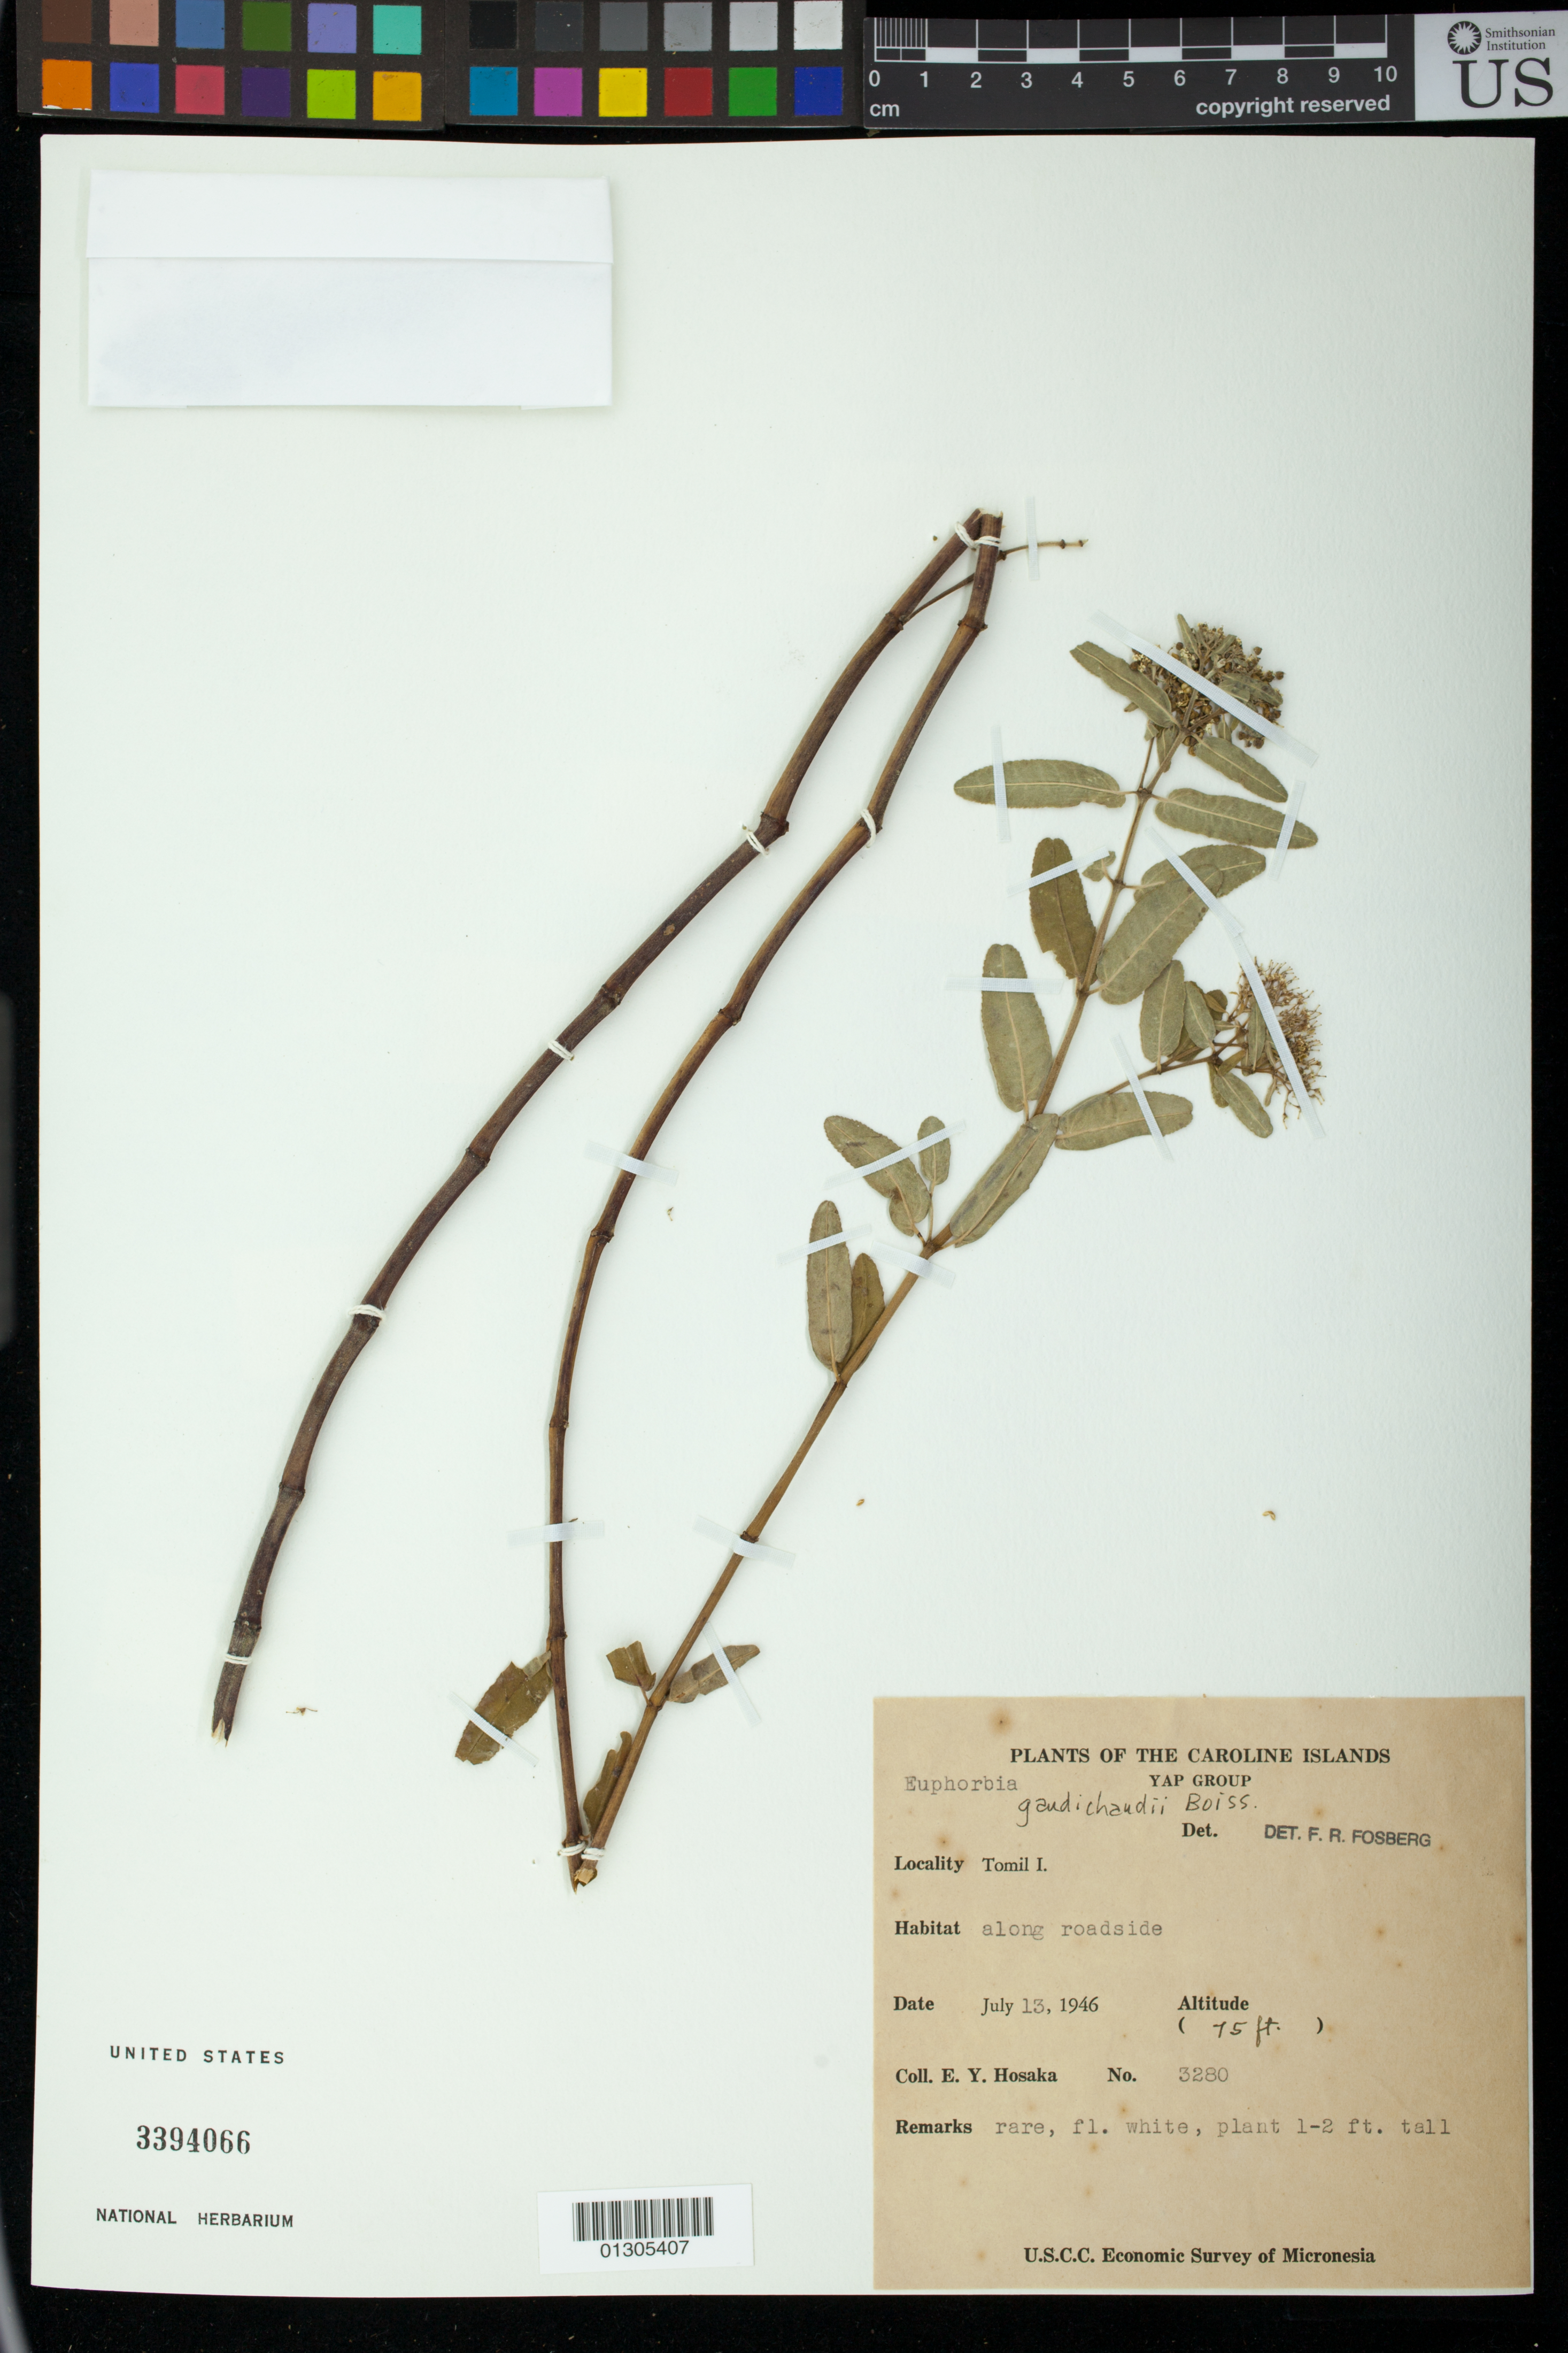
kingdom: Plantae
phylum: Tracheophyta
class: Magnoliopsida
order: Malpighiales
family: Euphorbiaceae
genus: Euphorbia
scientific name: Euphorbia gaudichaudii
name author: Boiss.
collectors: E. Y. Hosaka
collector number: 3280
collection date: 1946-07-13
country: Micronesia, Federated States of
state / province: Yap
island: Gagil Tamil [Gagil-Tomil]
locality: Tomil I. [Gagil-Tamil Island];along roadside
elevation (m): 23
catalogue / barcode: US 3394066